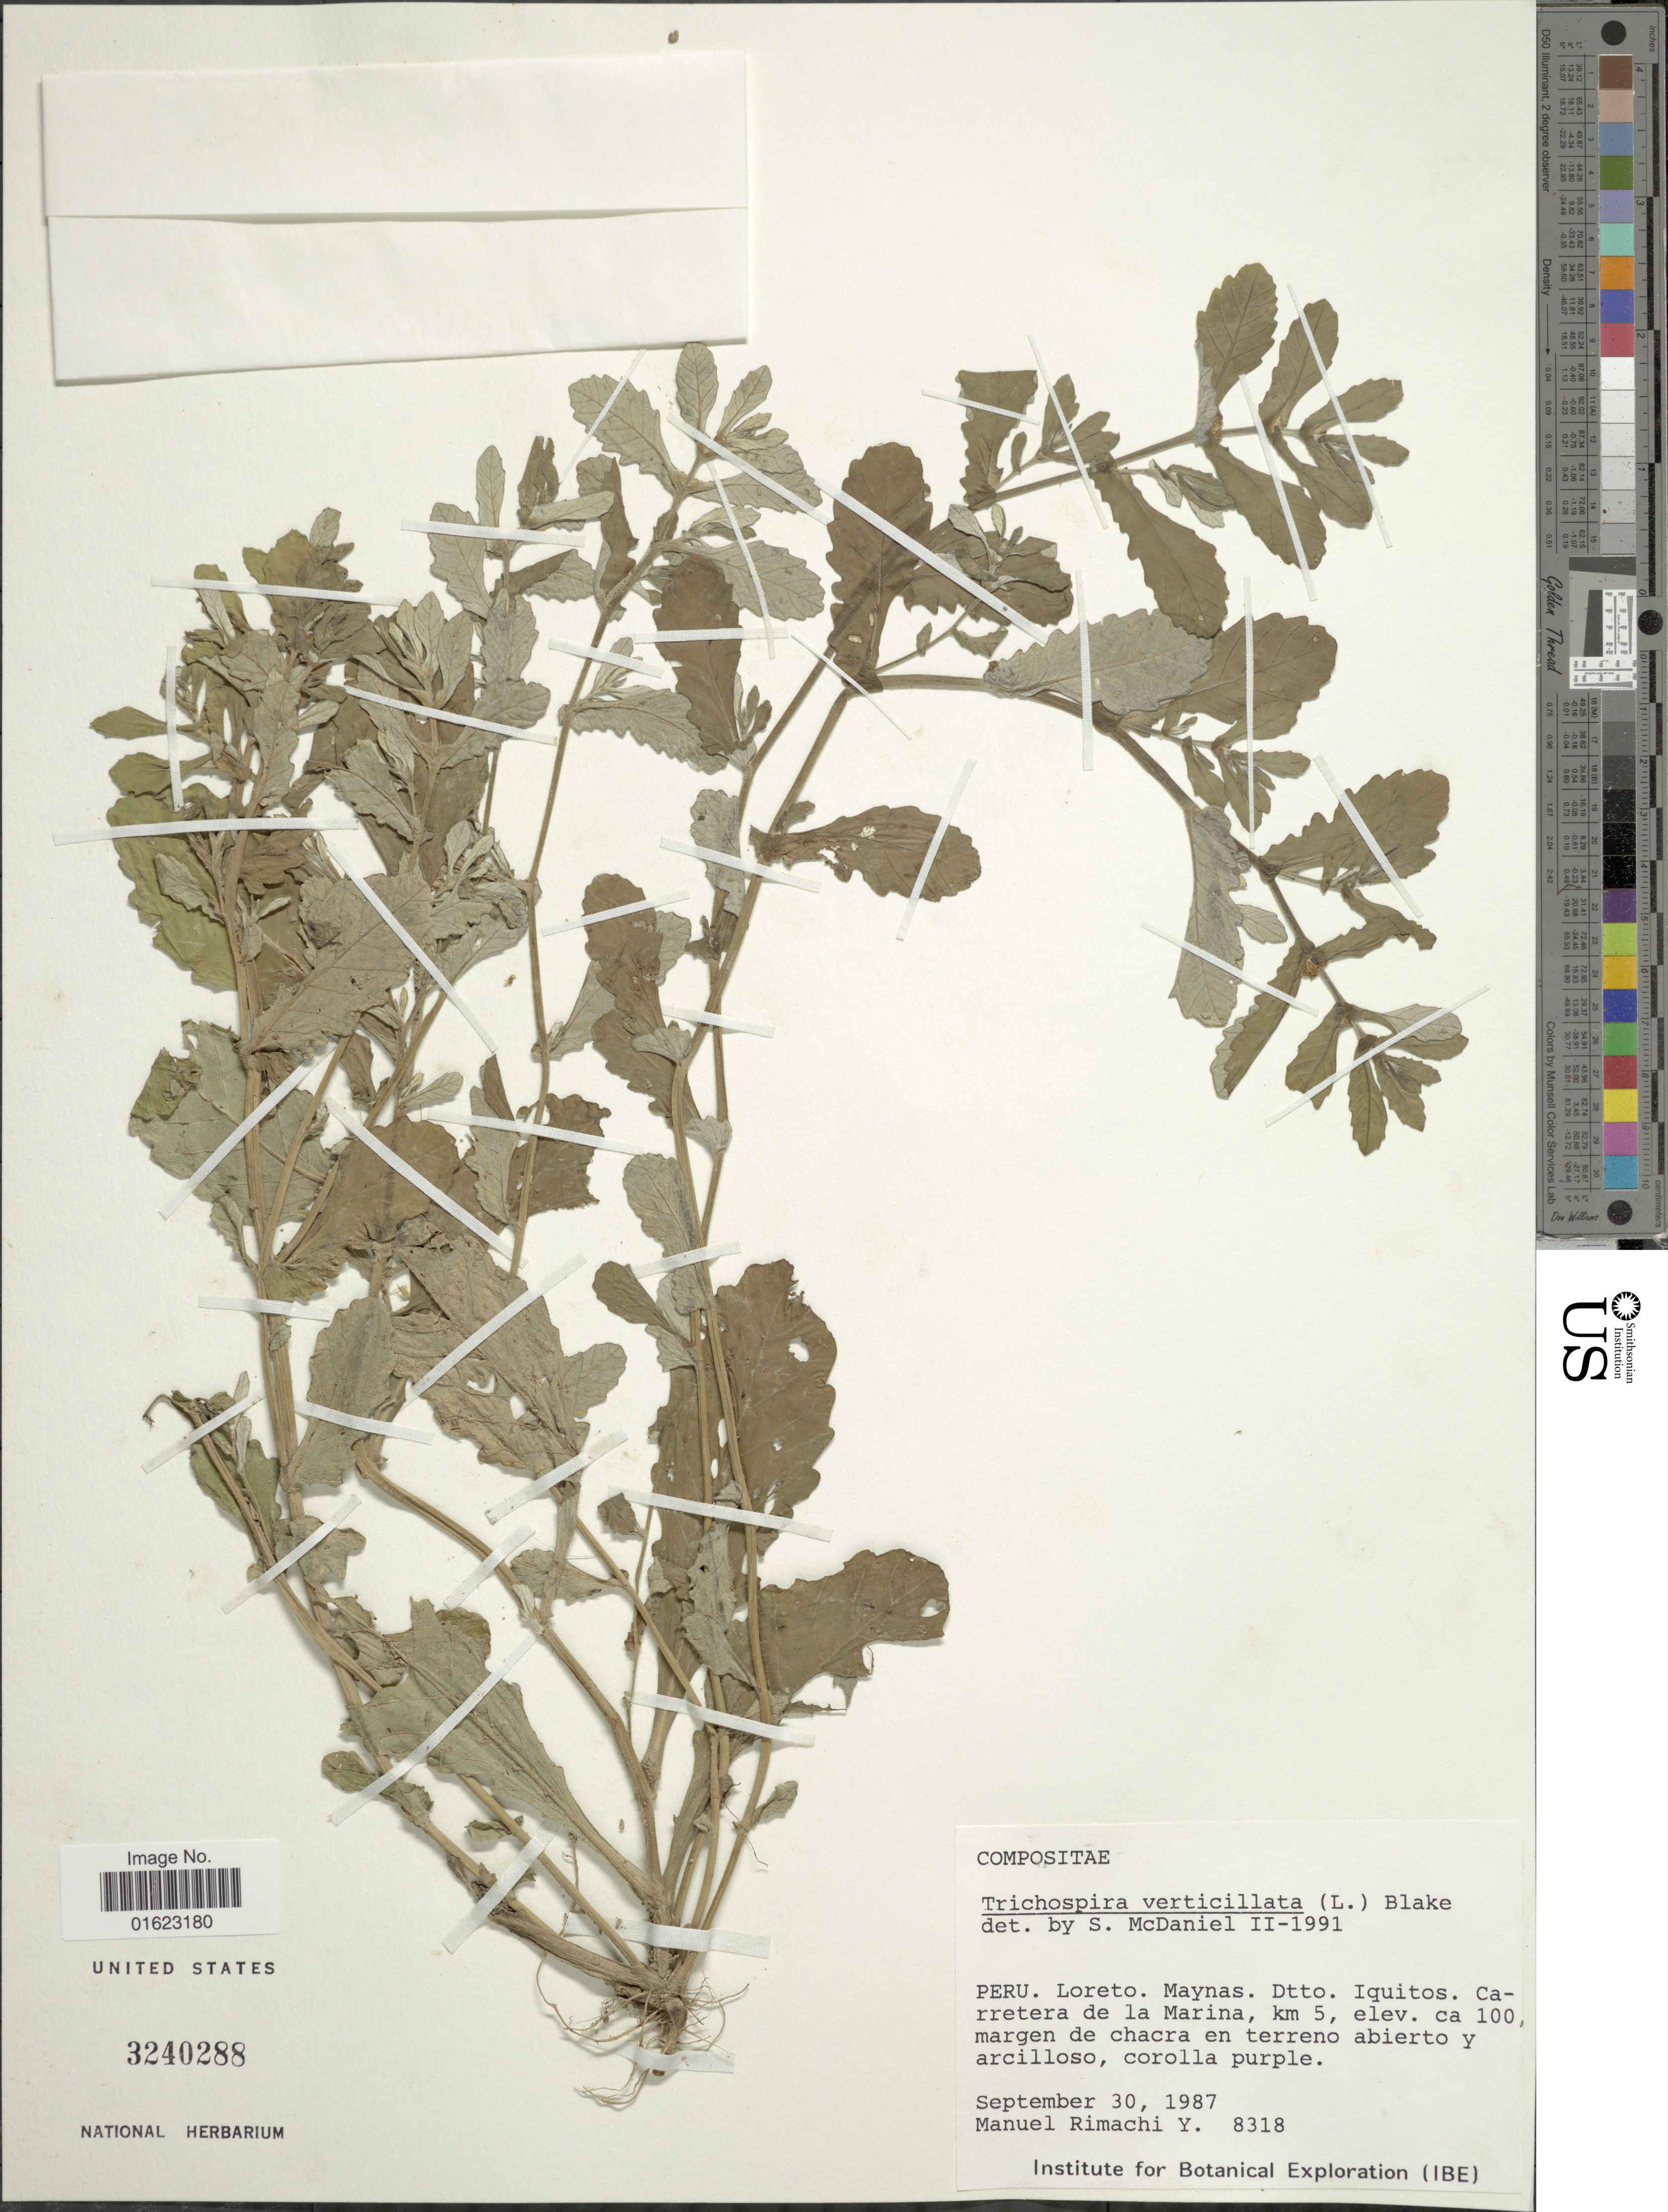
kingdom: Plantae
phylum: Tracheophyta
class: Magnoliopsida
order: Asterales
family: Asteraceae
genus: Trichospira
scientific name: Trichospira verticillata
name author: (L.) S.F. Blake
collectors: M. Rimachi Y.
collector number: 8318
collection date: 1987-09-30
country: Peru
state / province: Loreto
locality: Peru. Loret. Maynas. Dtto. Iquitos. Carretera de la Marina, km 5.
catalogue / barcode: US 3240288